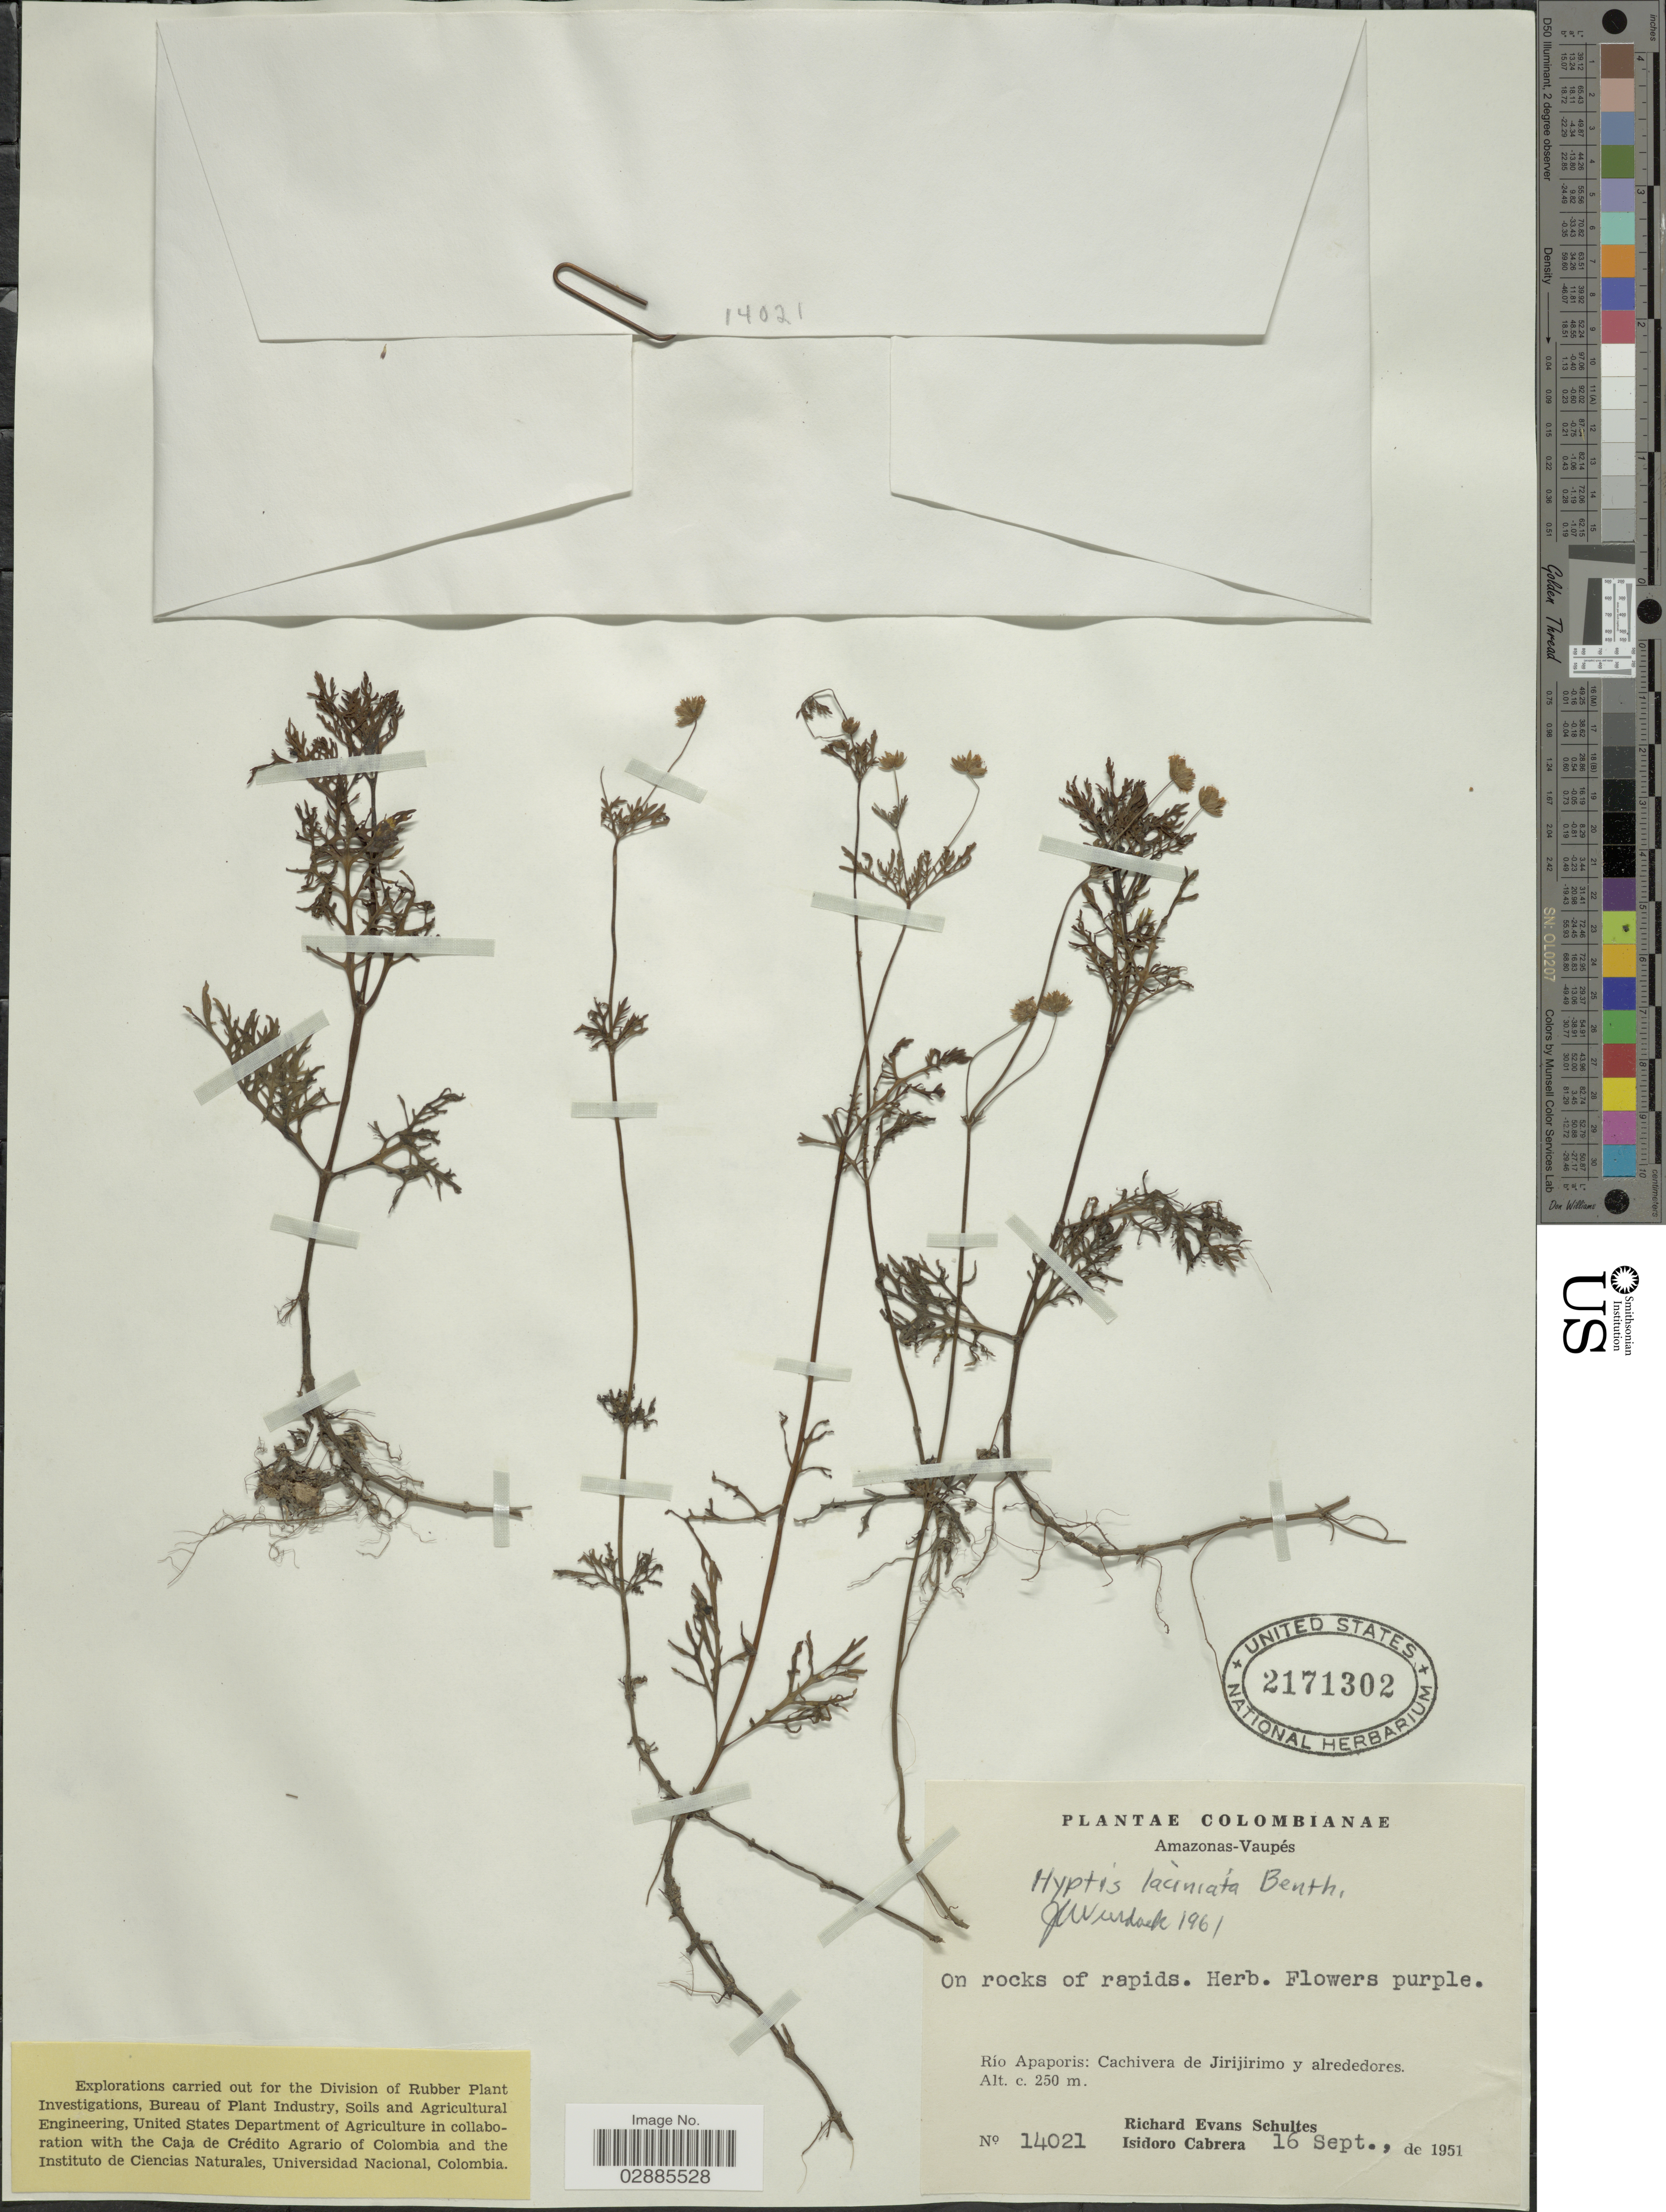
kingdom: Plantae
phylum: Tracheophyta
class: Magnoliopsida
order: Lamiales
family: Lamiaceae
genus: Hyptis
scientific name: Hyptis laciniata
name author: Benth.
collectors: R. E. Schultes & I. Cabrera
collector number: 14021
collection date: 1951-09-16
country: Colombia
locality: Amazonas-Vaupés. Río Apaporis: Cachivera de Jirijirimo y alrededores.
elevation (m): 250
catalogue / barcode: US 2171302